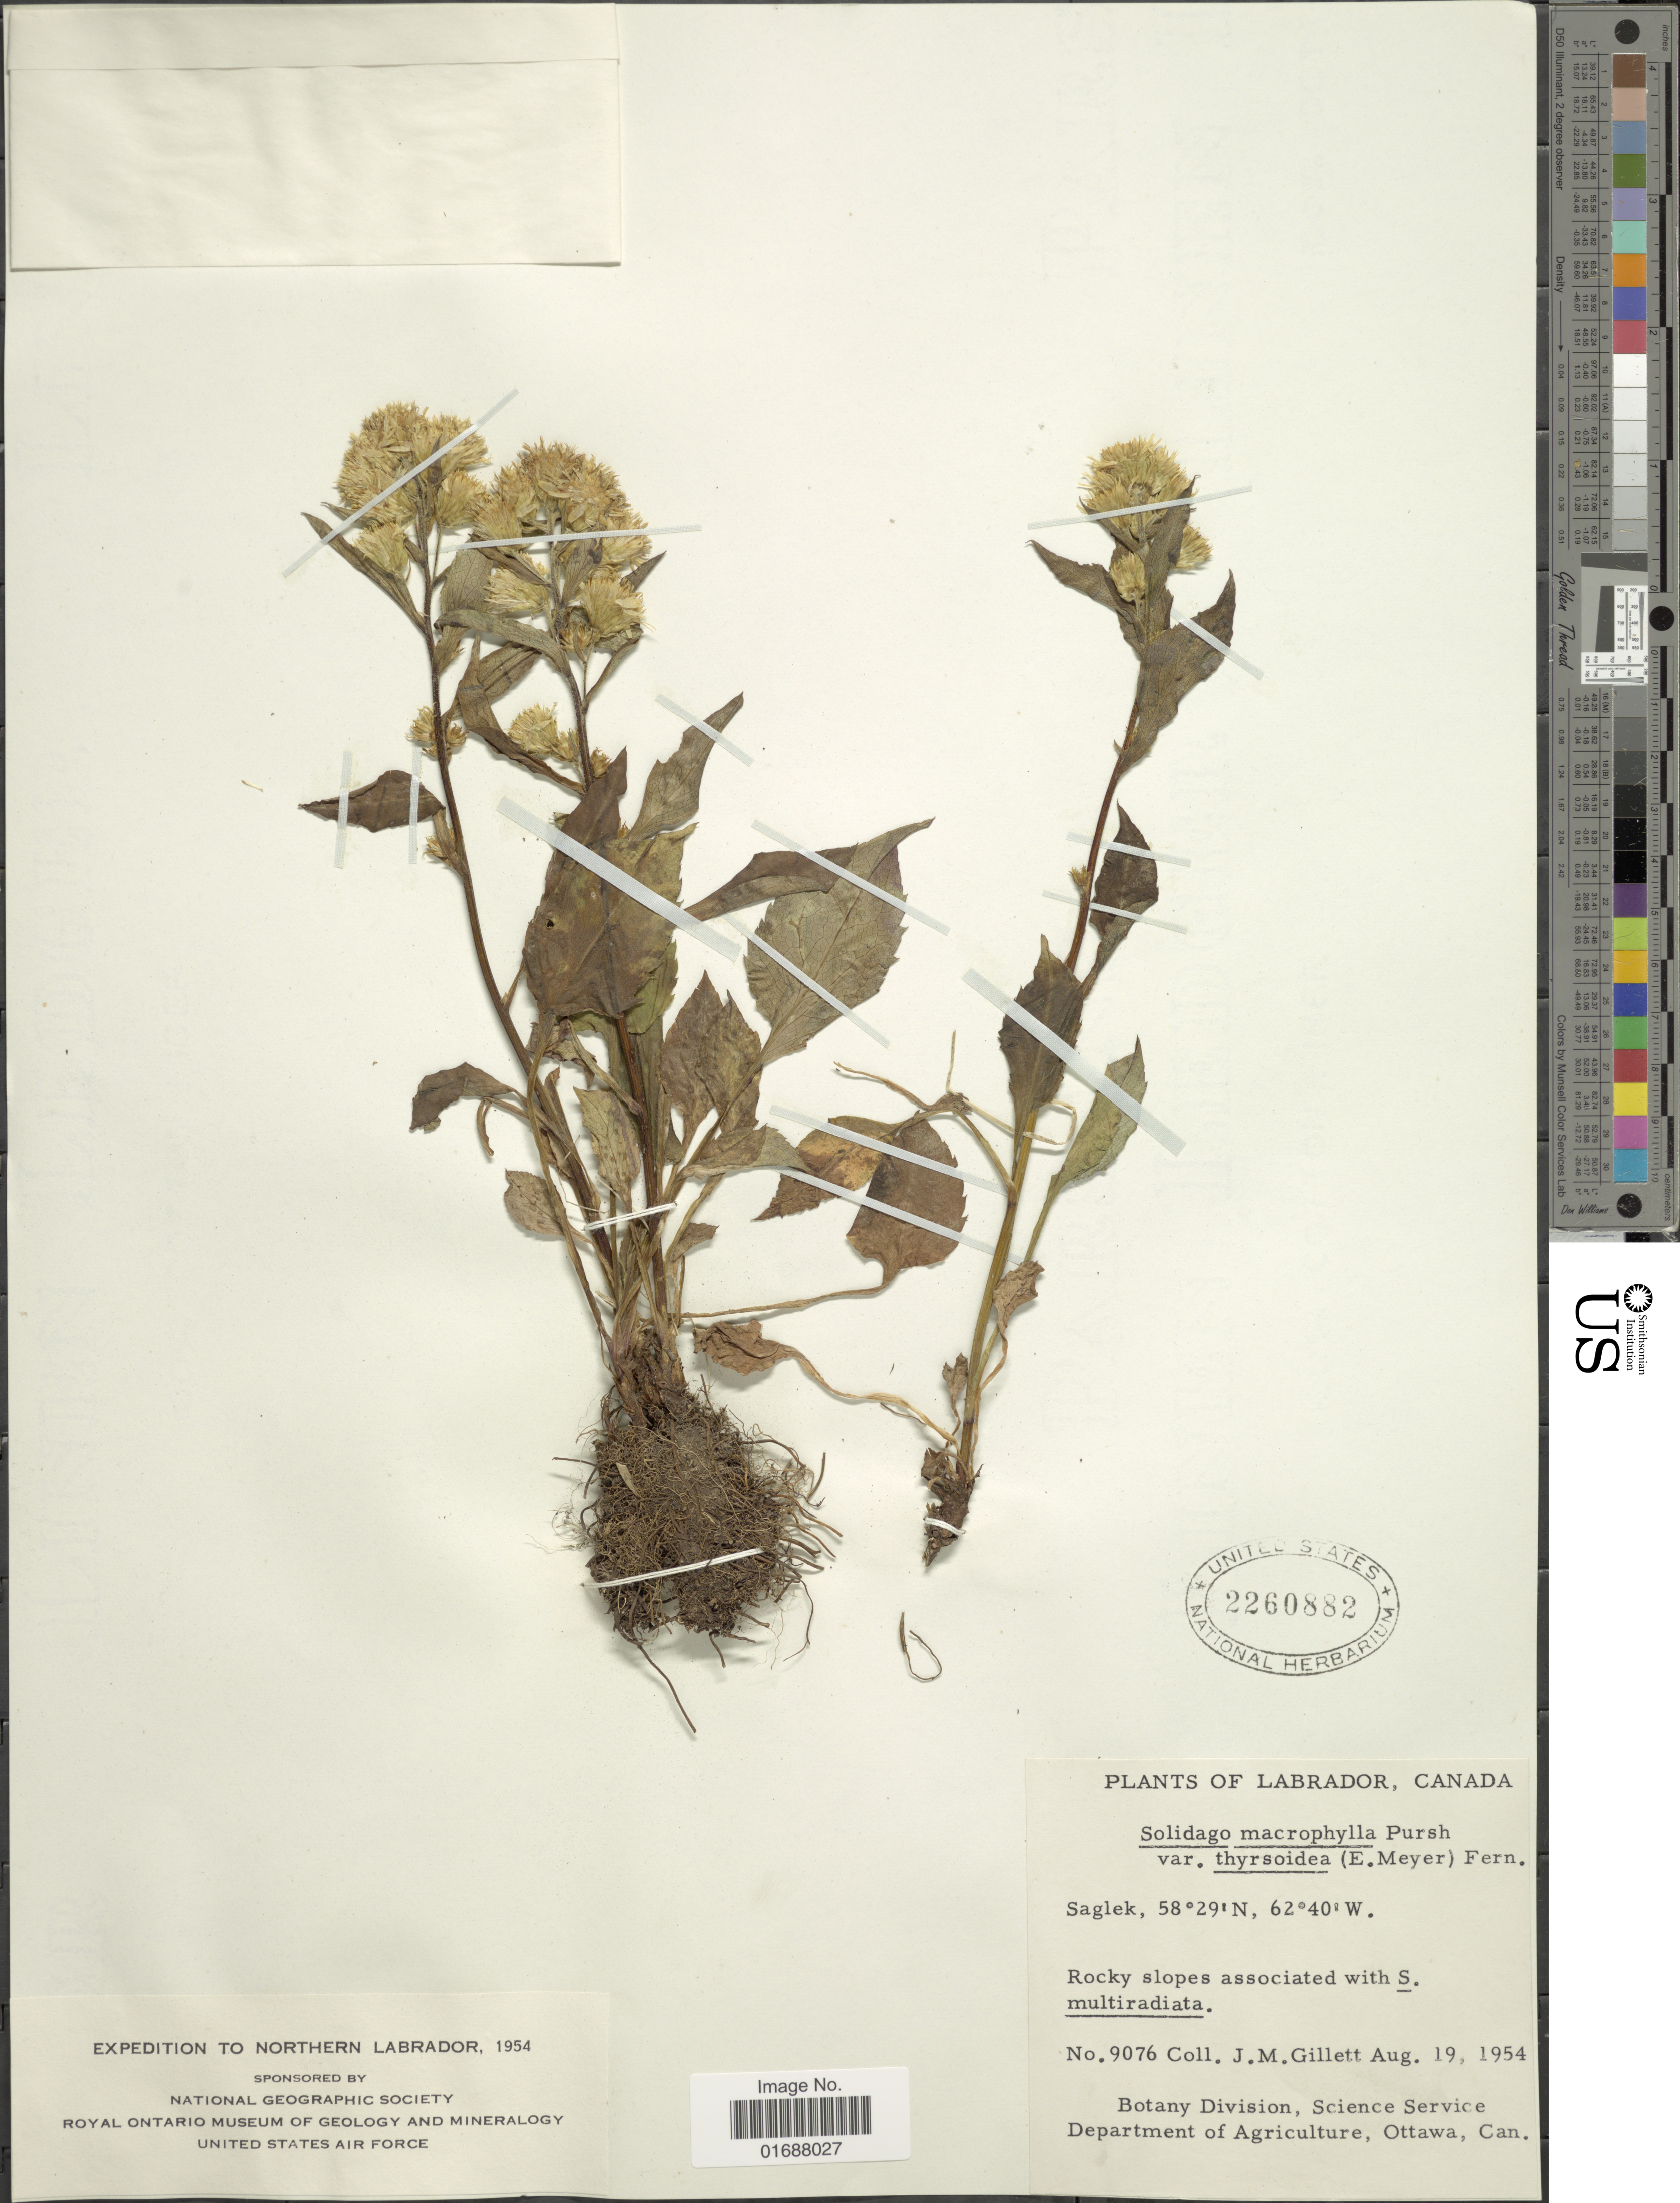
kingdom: Plantae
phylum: Tracheophyta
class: Magnoliopsida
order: Asterales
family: Asteraceae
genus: Solidago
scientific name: Solidago macrophylla var. thyrsoidea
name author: (E. Mey.) Fernald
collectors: J. M. Gillett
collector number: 9076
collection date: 1954-08-19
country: Canada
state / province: Newfoundland and Labrador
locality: Labrador, Canada, Saglek.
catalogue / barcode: US 2260882